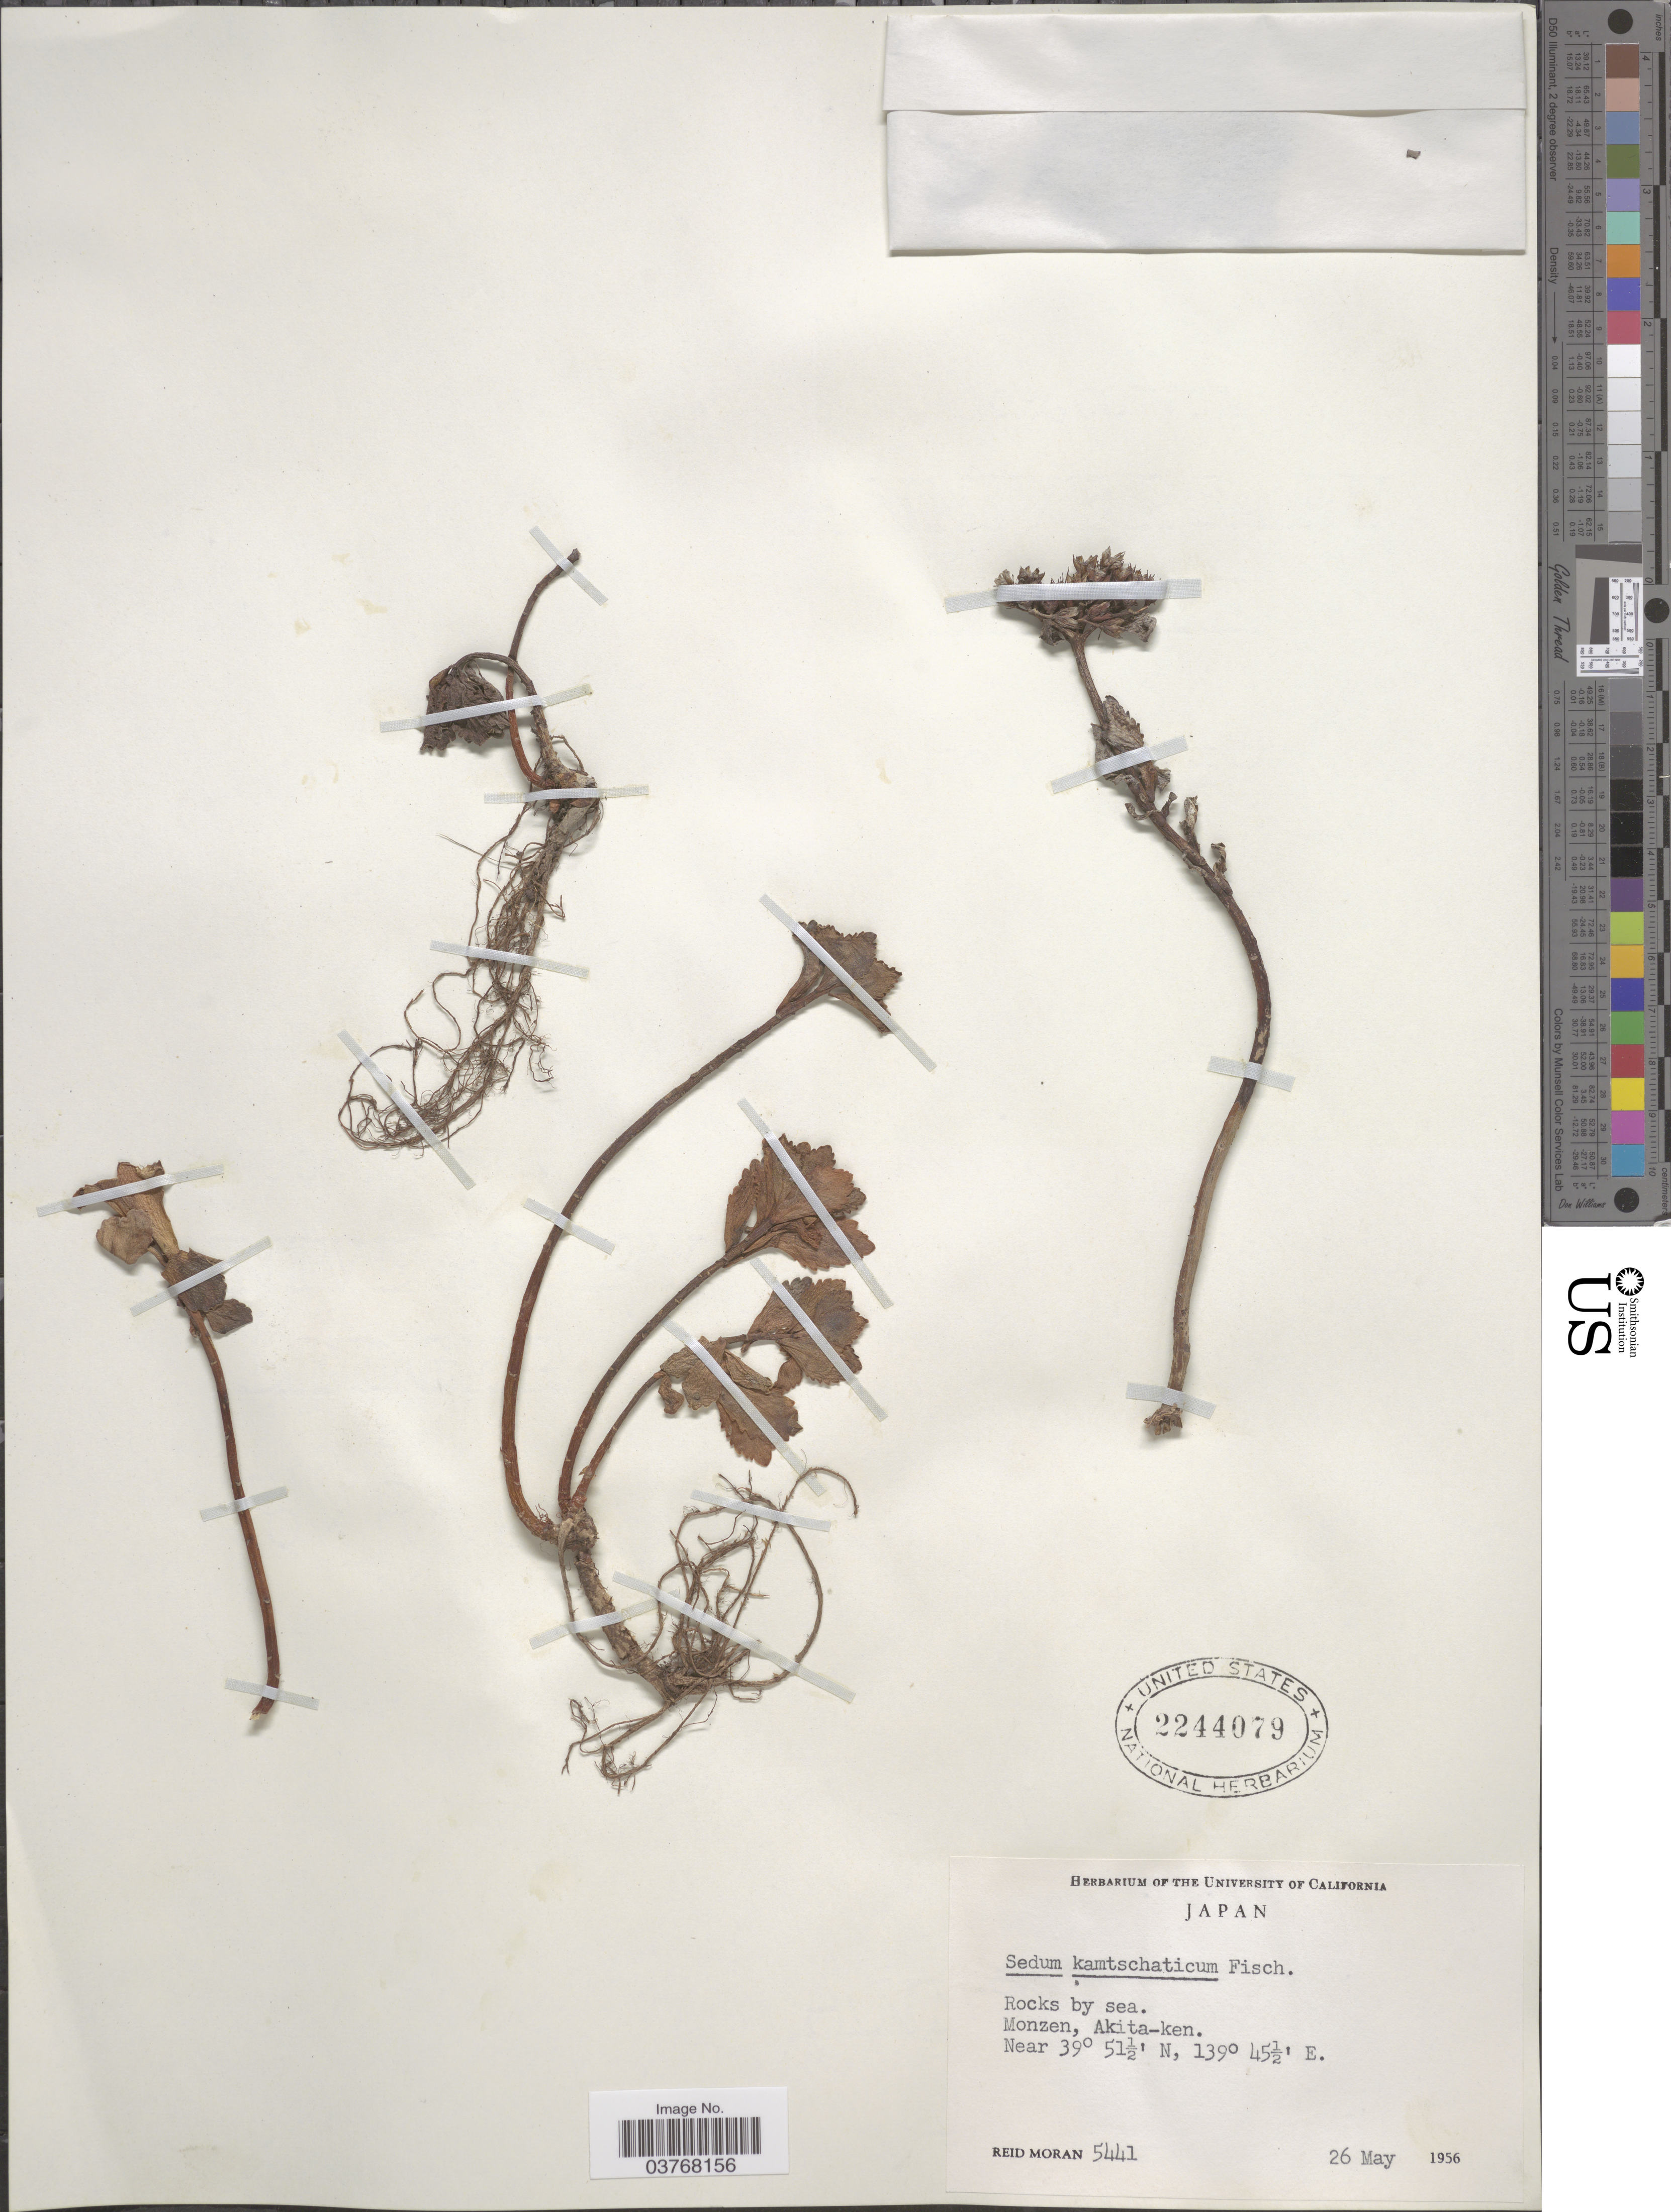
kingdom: Plantae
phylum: Tracheophyta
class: Magnoliopsida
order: Saxifragales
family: Crassulaceae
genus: Sedum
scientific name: Sedum kamtschaticum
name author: Fisch. & C.A. Mey.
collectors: R. V. Moran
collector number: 5441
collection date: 1956-05-26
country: Japan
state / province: Akita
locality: Monzen, Akita-ken.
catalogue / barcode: US 2244079